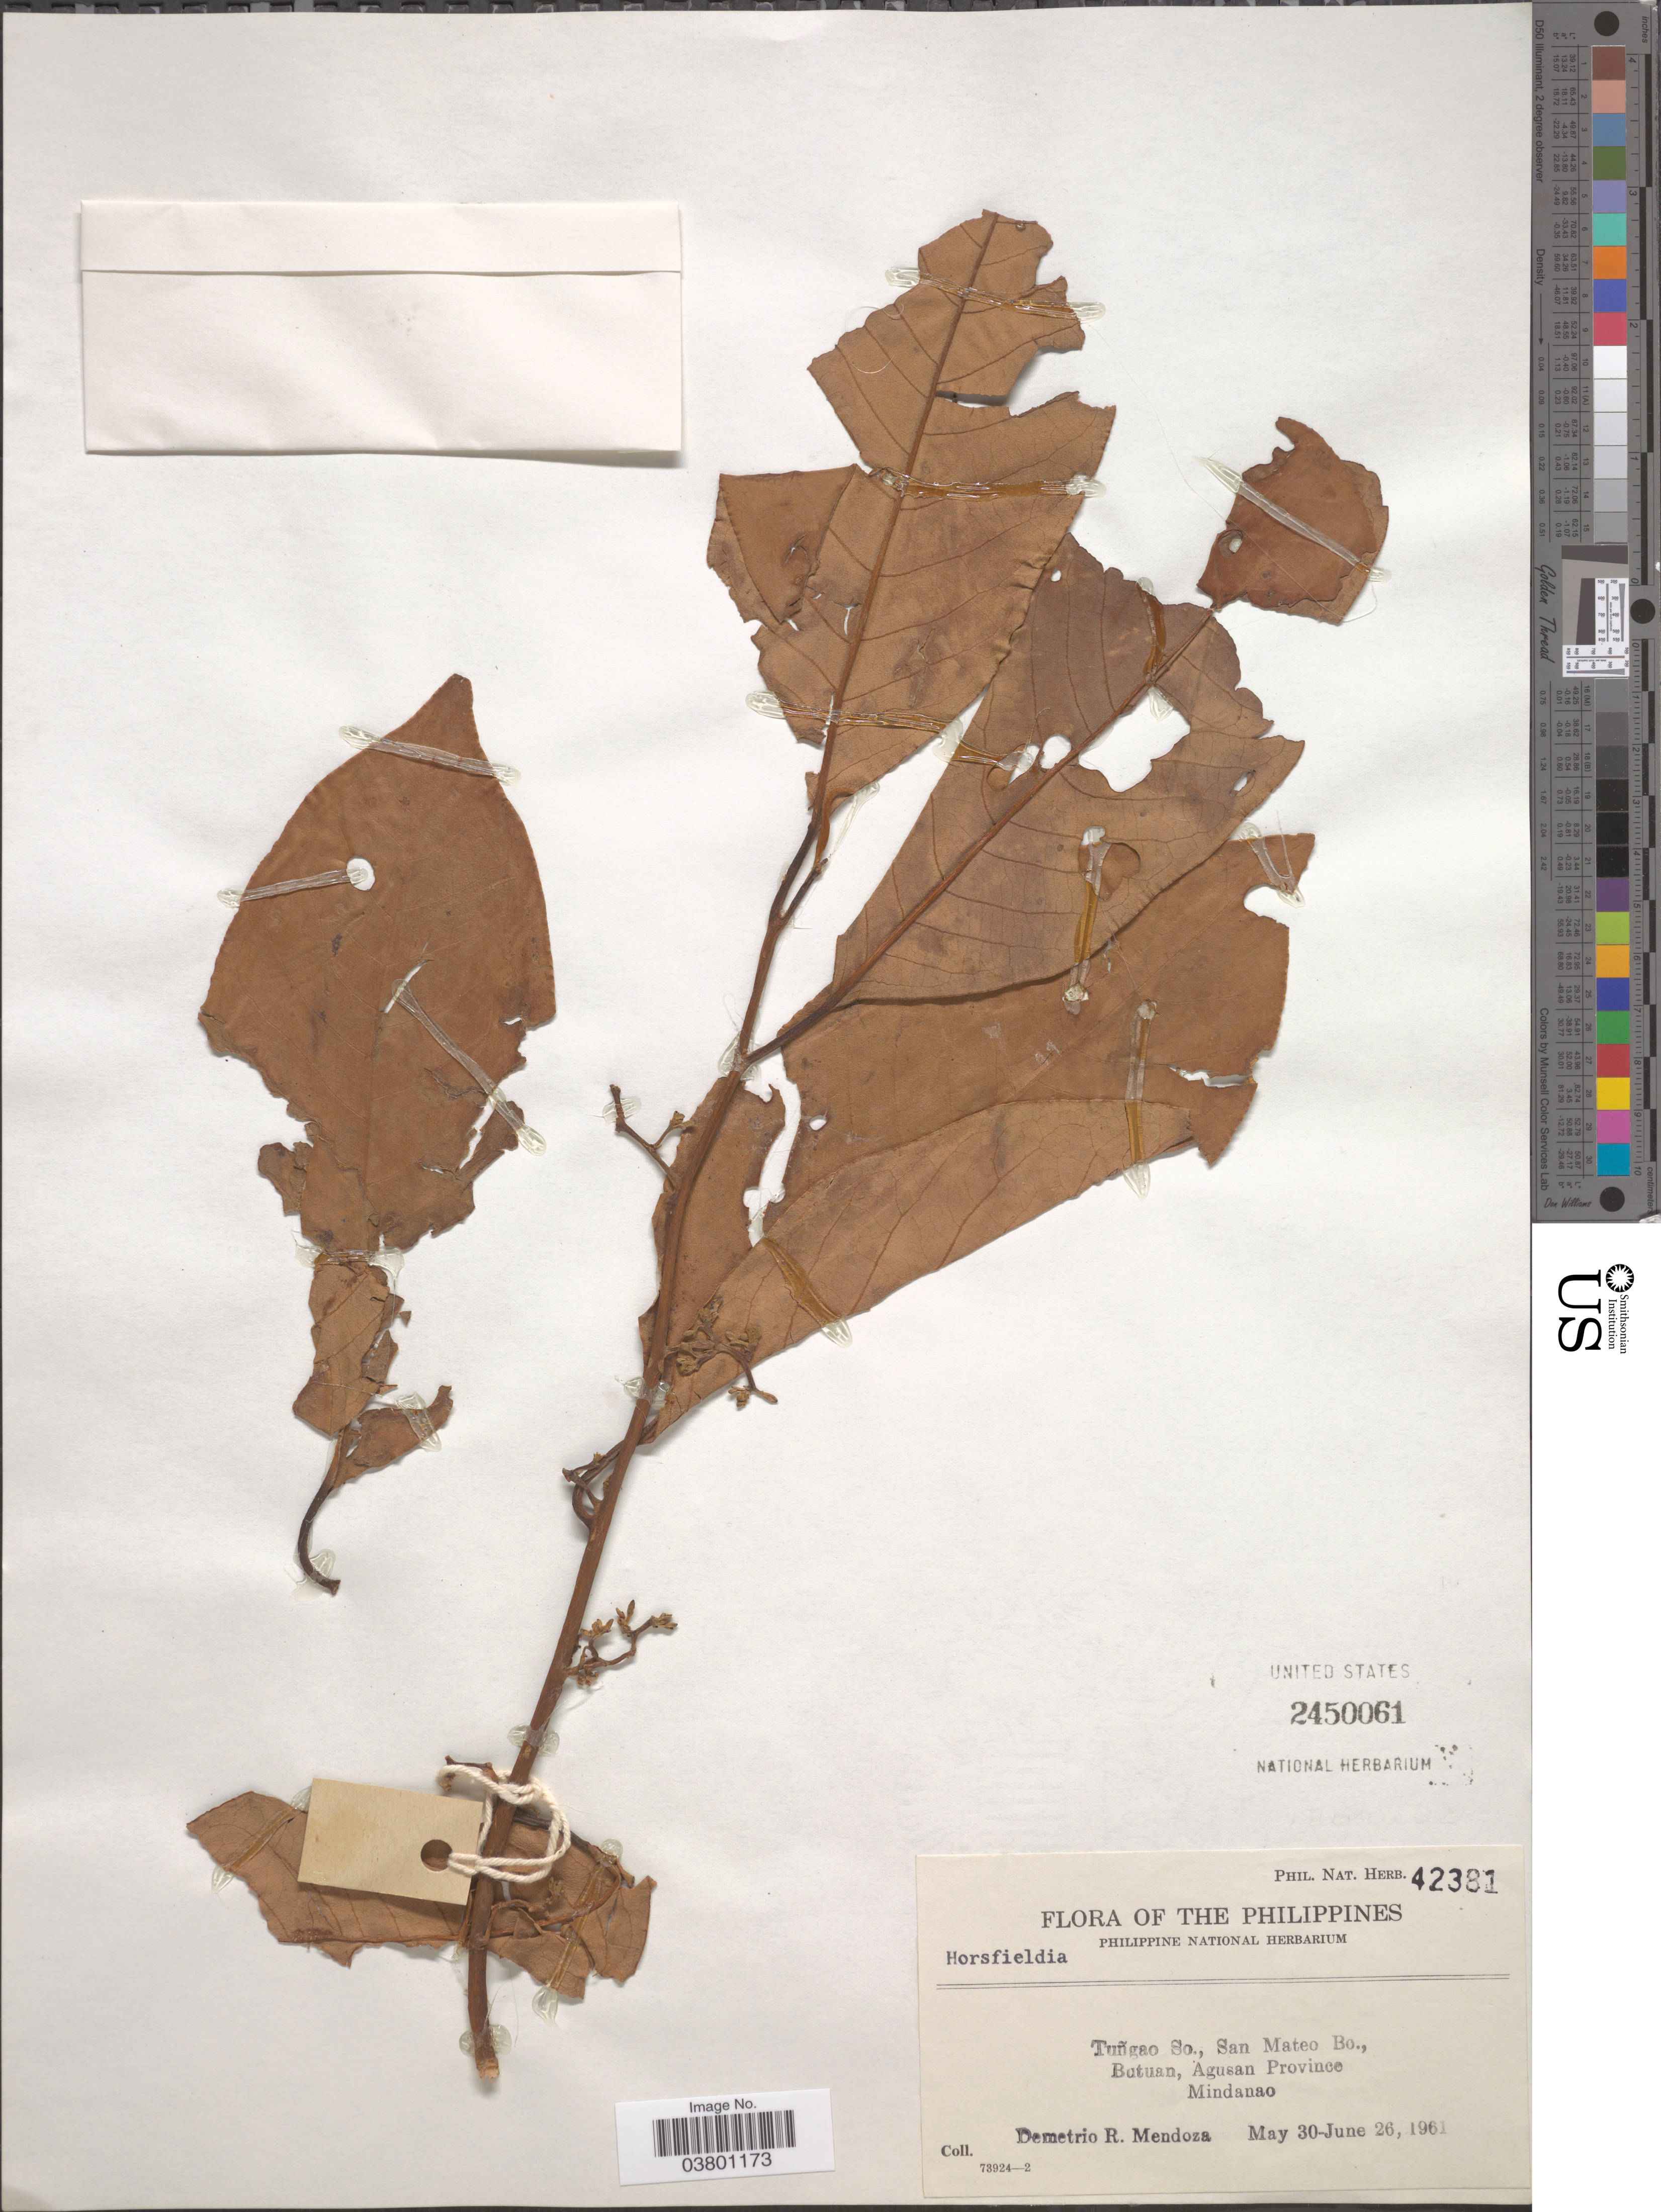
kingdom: Plantae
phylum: Tracheophyta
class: Magnoliopsida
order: Magnoliales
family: Myristicaceae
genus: Horsfieldia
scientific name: Horsfieldia sp.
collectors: D. Mendoza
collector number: Phil. Nat. Herb. 42381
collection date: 1961-05-30/1961-06-26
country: Philippines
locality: Tuñgao So., San Mateo Bo., Butuan, Agusan Province. Mindanao.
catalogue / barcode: US 2450061